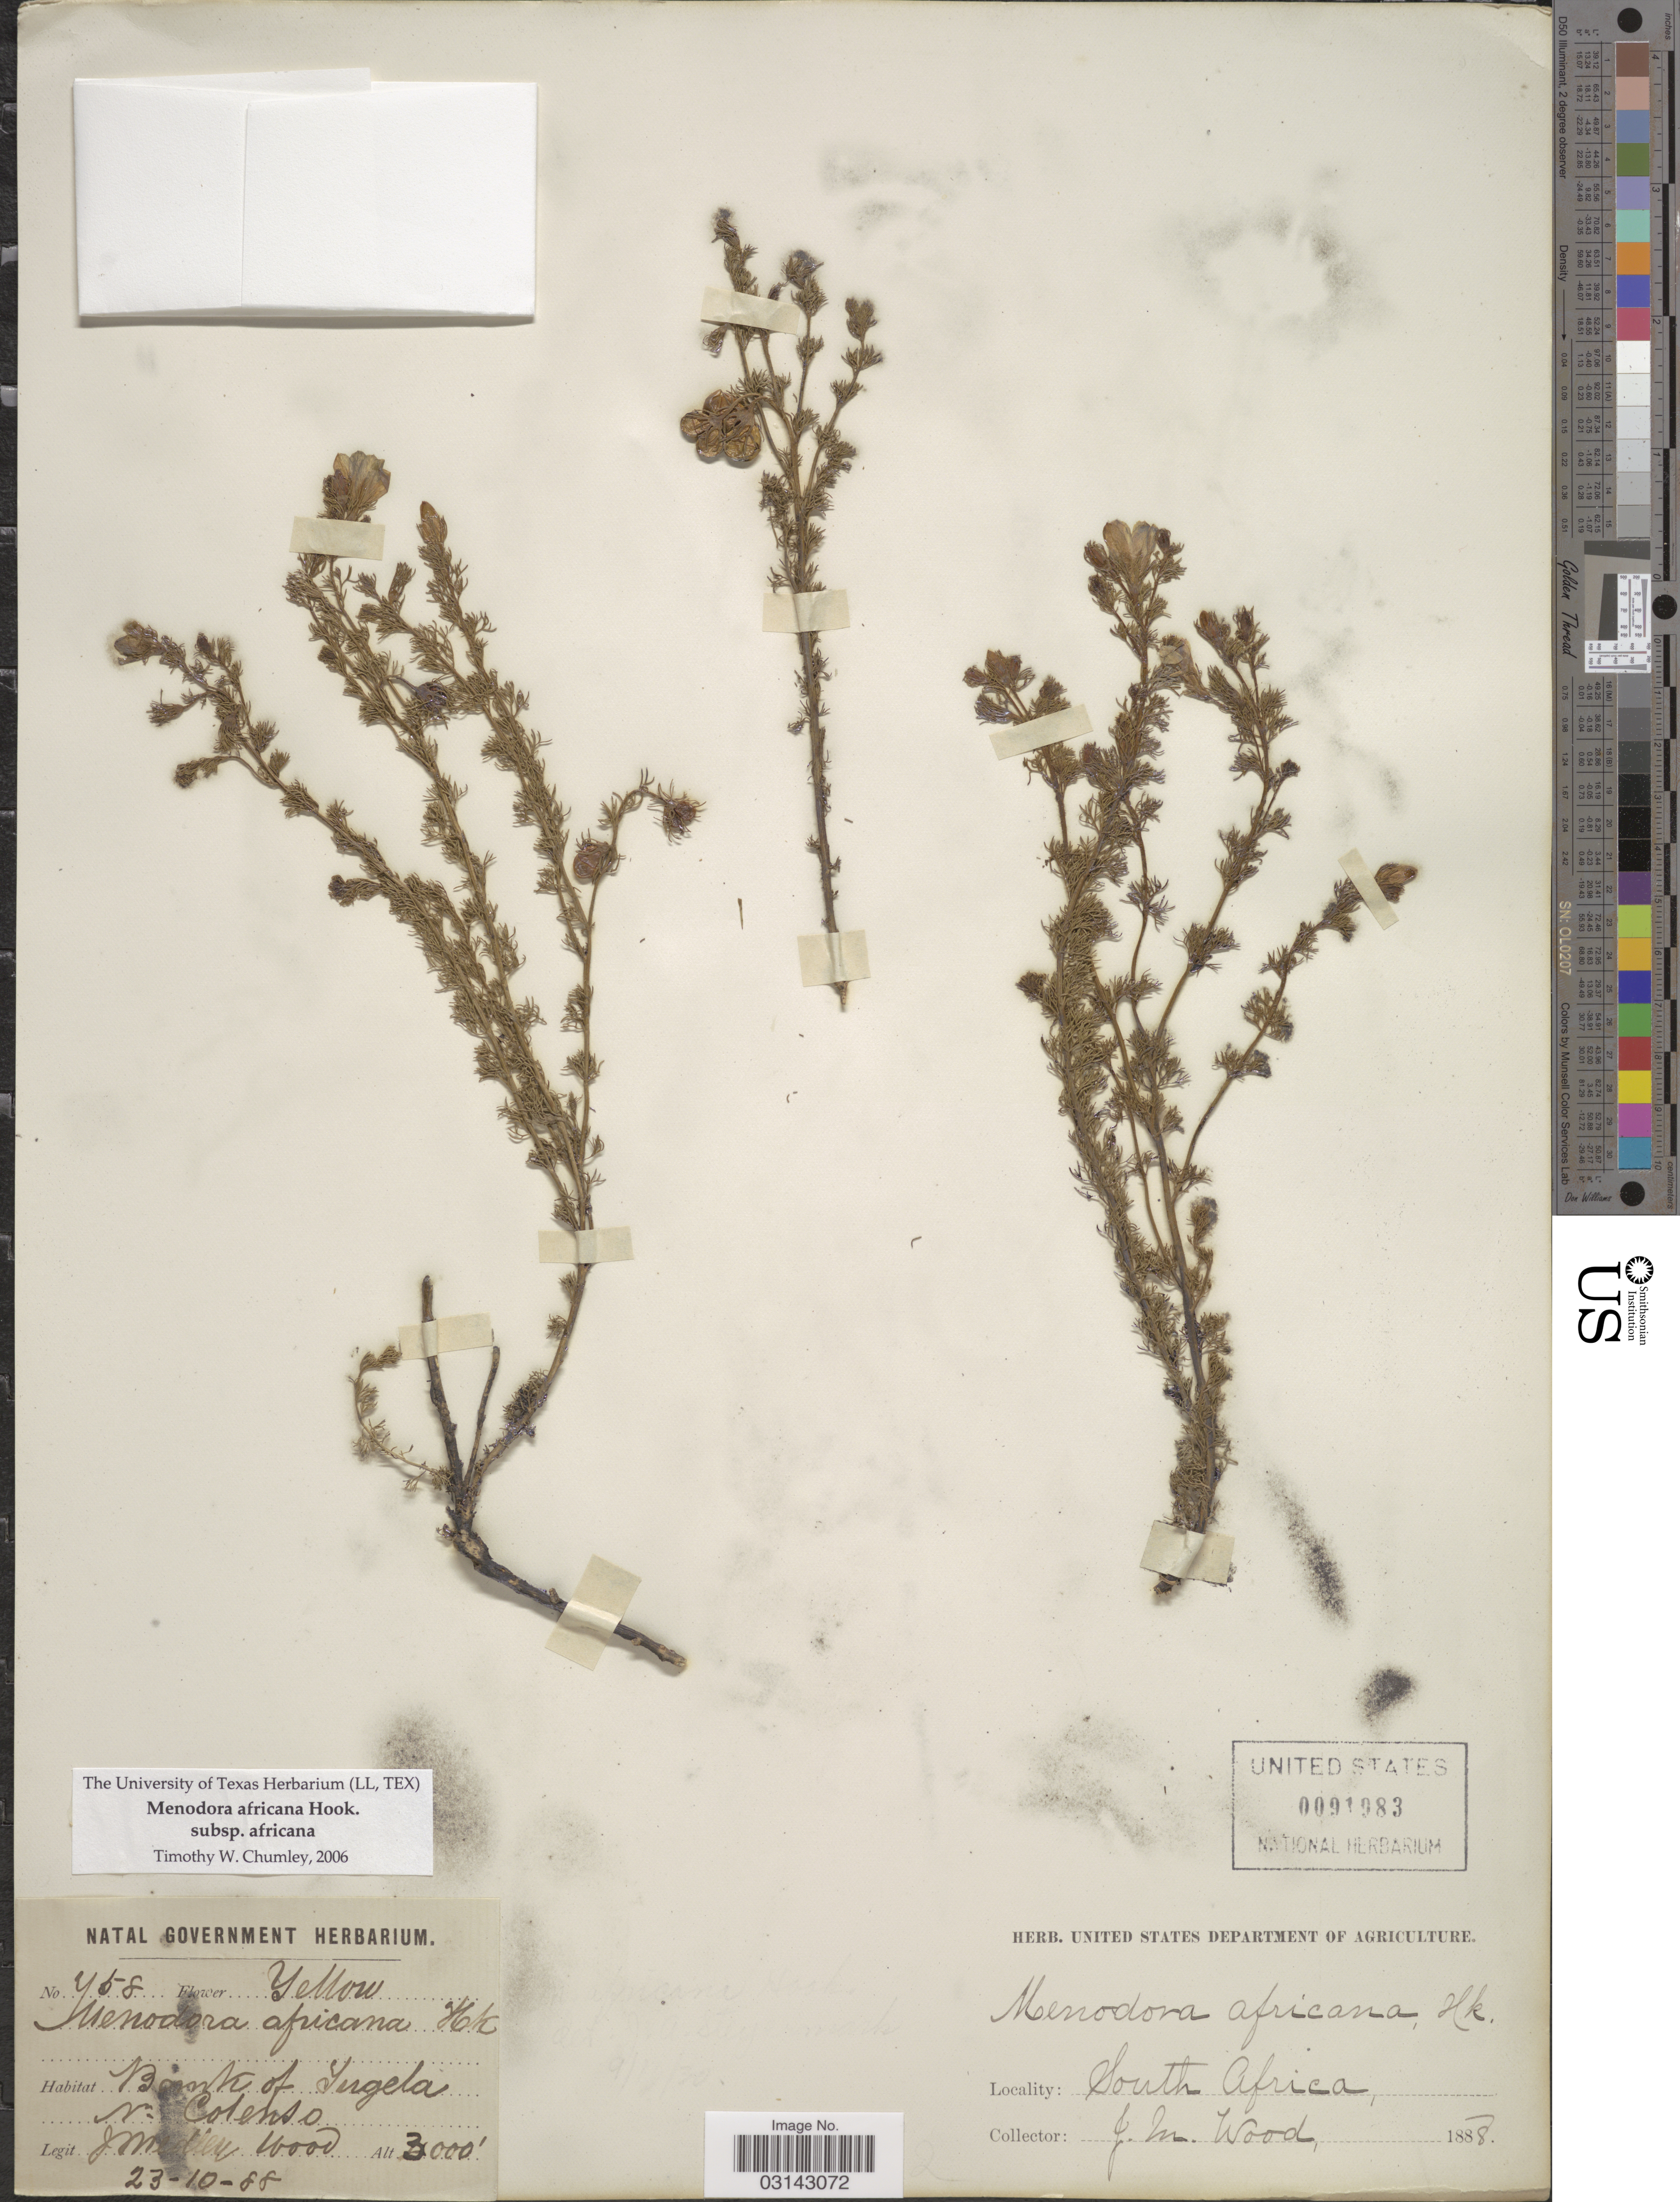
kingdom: Plantae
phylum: Tracheophyta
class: Magnoliopsida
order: Lamiales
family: Oleaceae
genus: Menodora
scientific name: Menodora africana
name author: Hook.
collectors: J. M. Wood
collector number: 468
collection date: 1888-10-23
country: South Africa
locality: Bank of Ingela N. Colenso.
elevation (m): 914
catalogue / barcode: US 91983